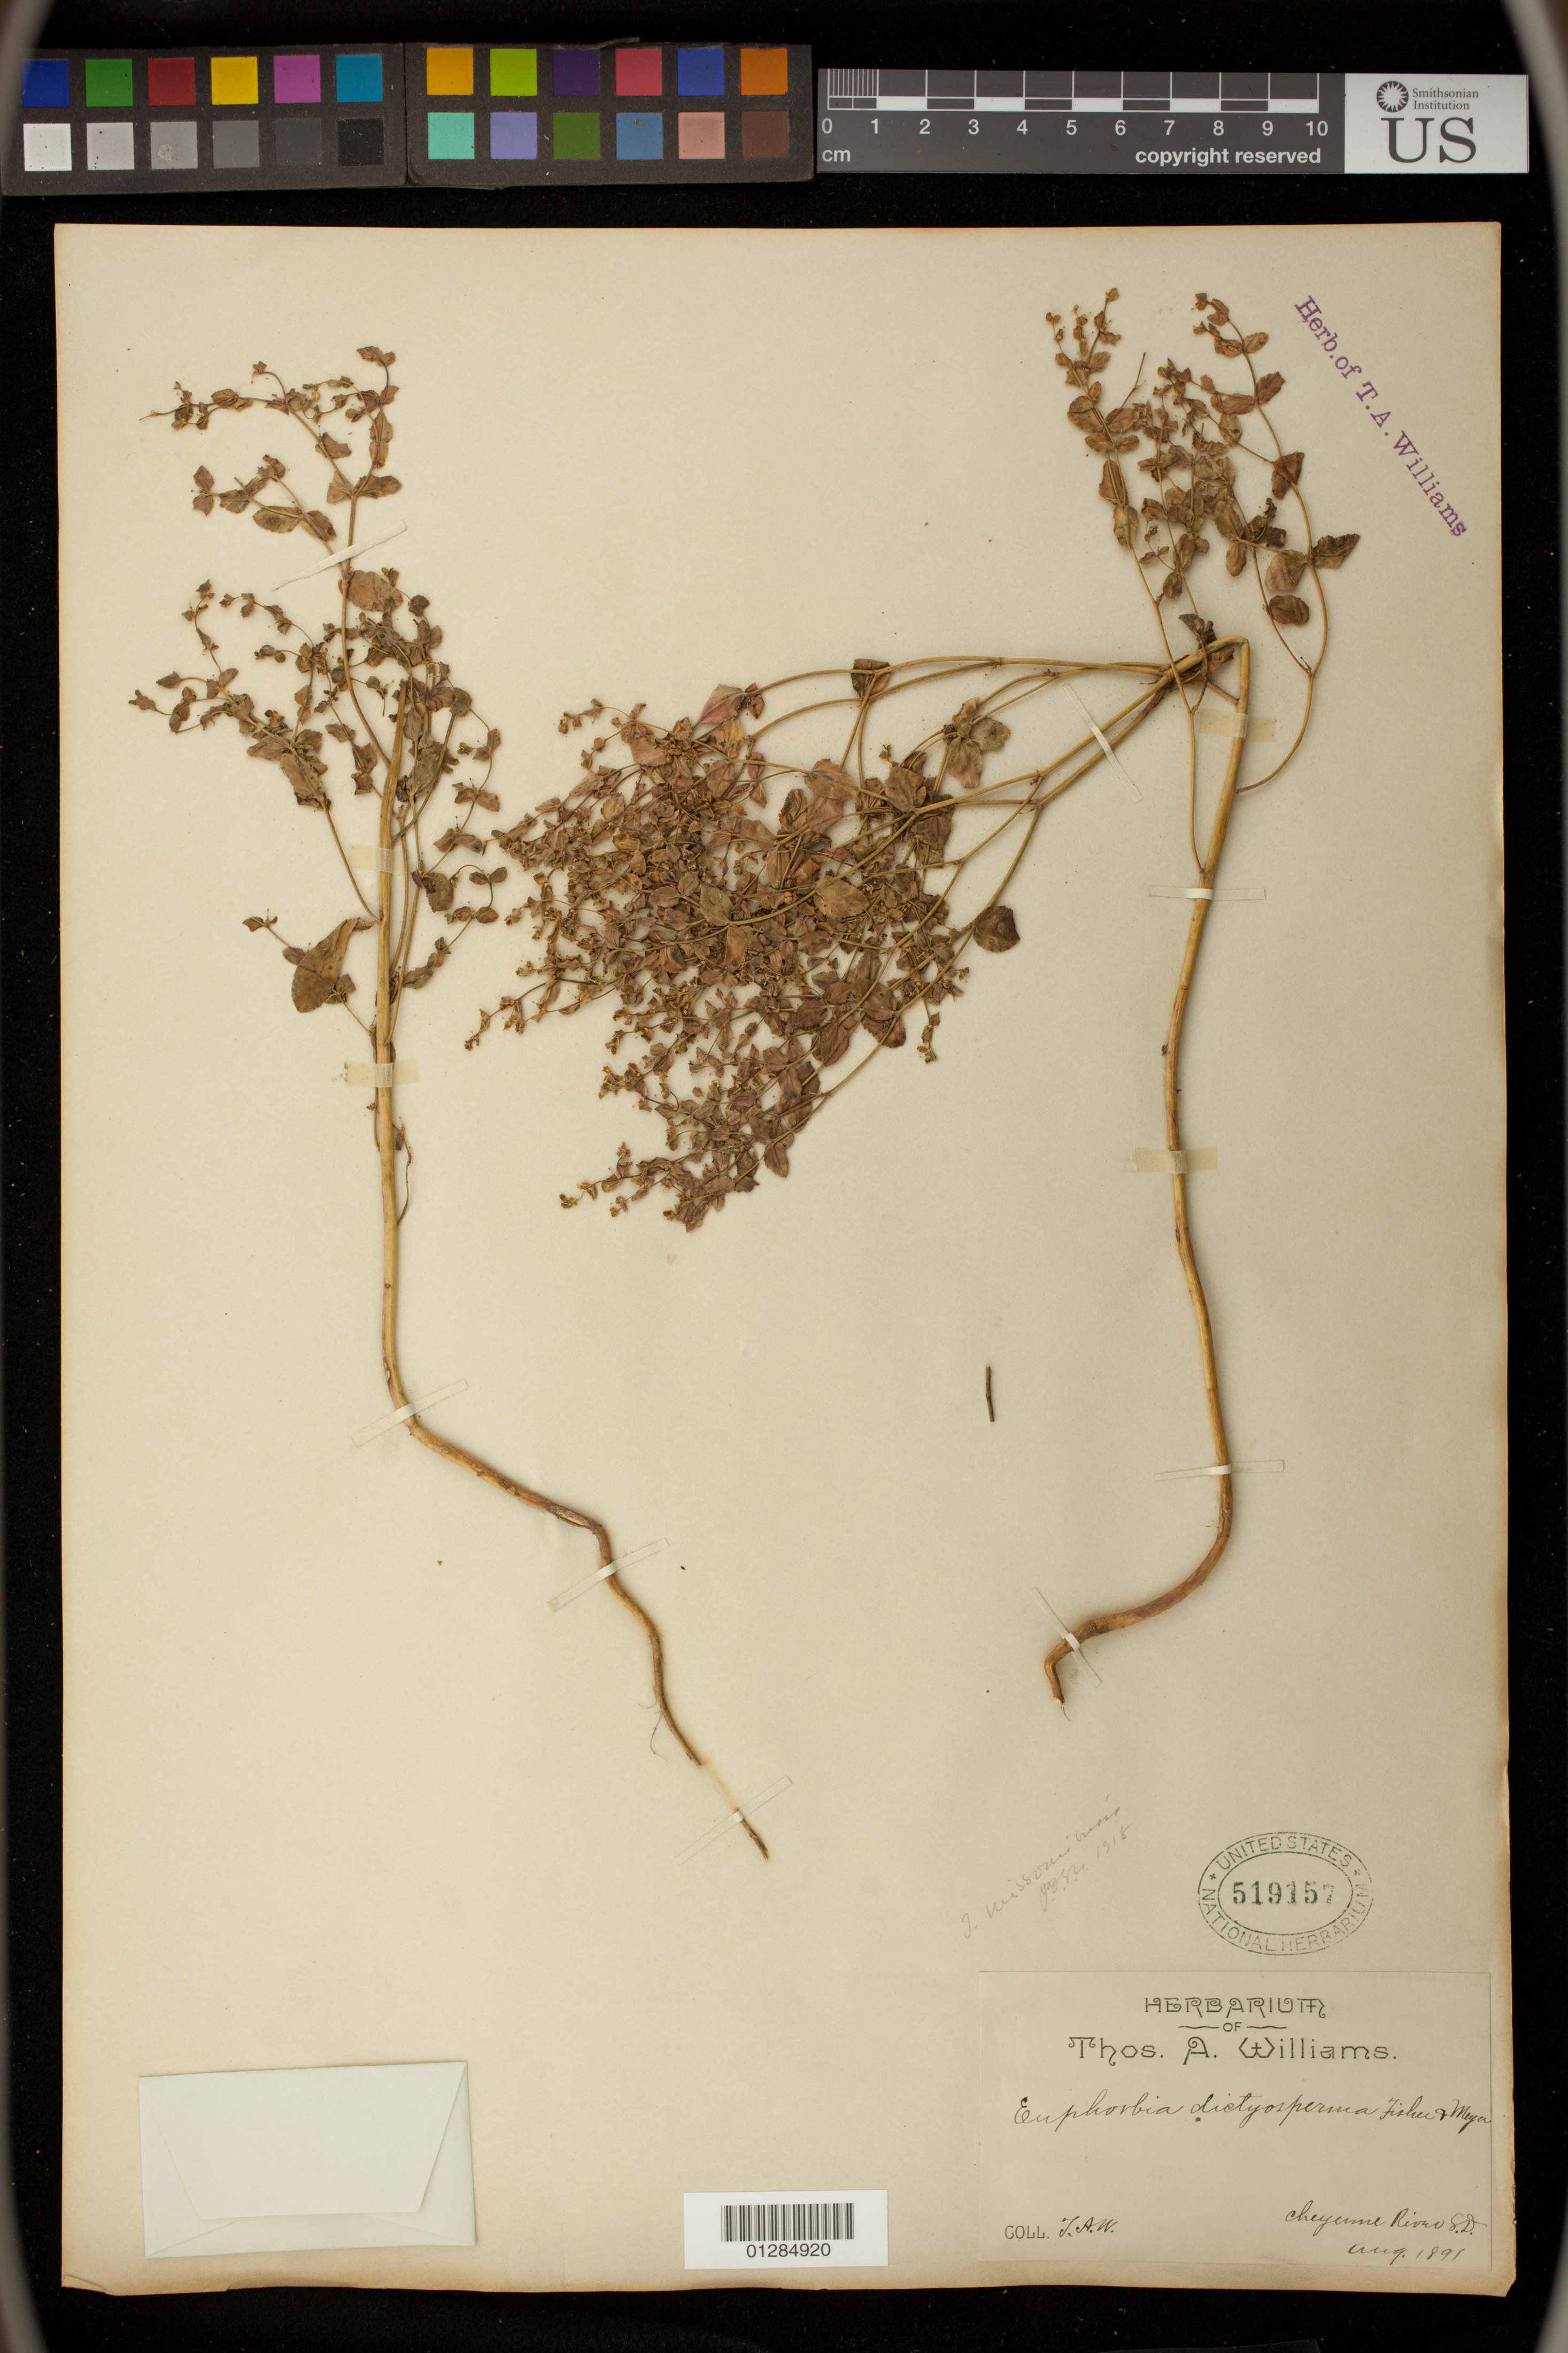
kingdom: Plantae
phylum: Tracheophyta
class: Magnoliopsida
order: Malpighiales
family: Euphorbiaceae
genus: Euphorbia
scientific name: Euphorbia spathulata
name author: Lam.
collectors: T. A. Williams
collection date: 1891-08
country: United States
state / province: South Dakota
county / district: Dewey County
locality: Cheyenne River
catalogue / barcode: US 519157